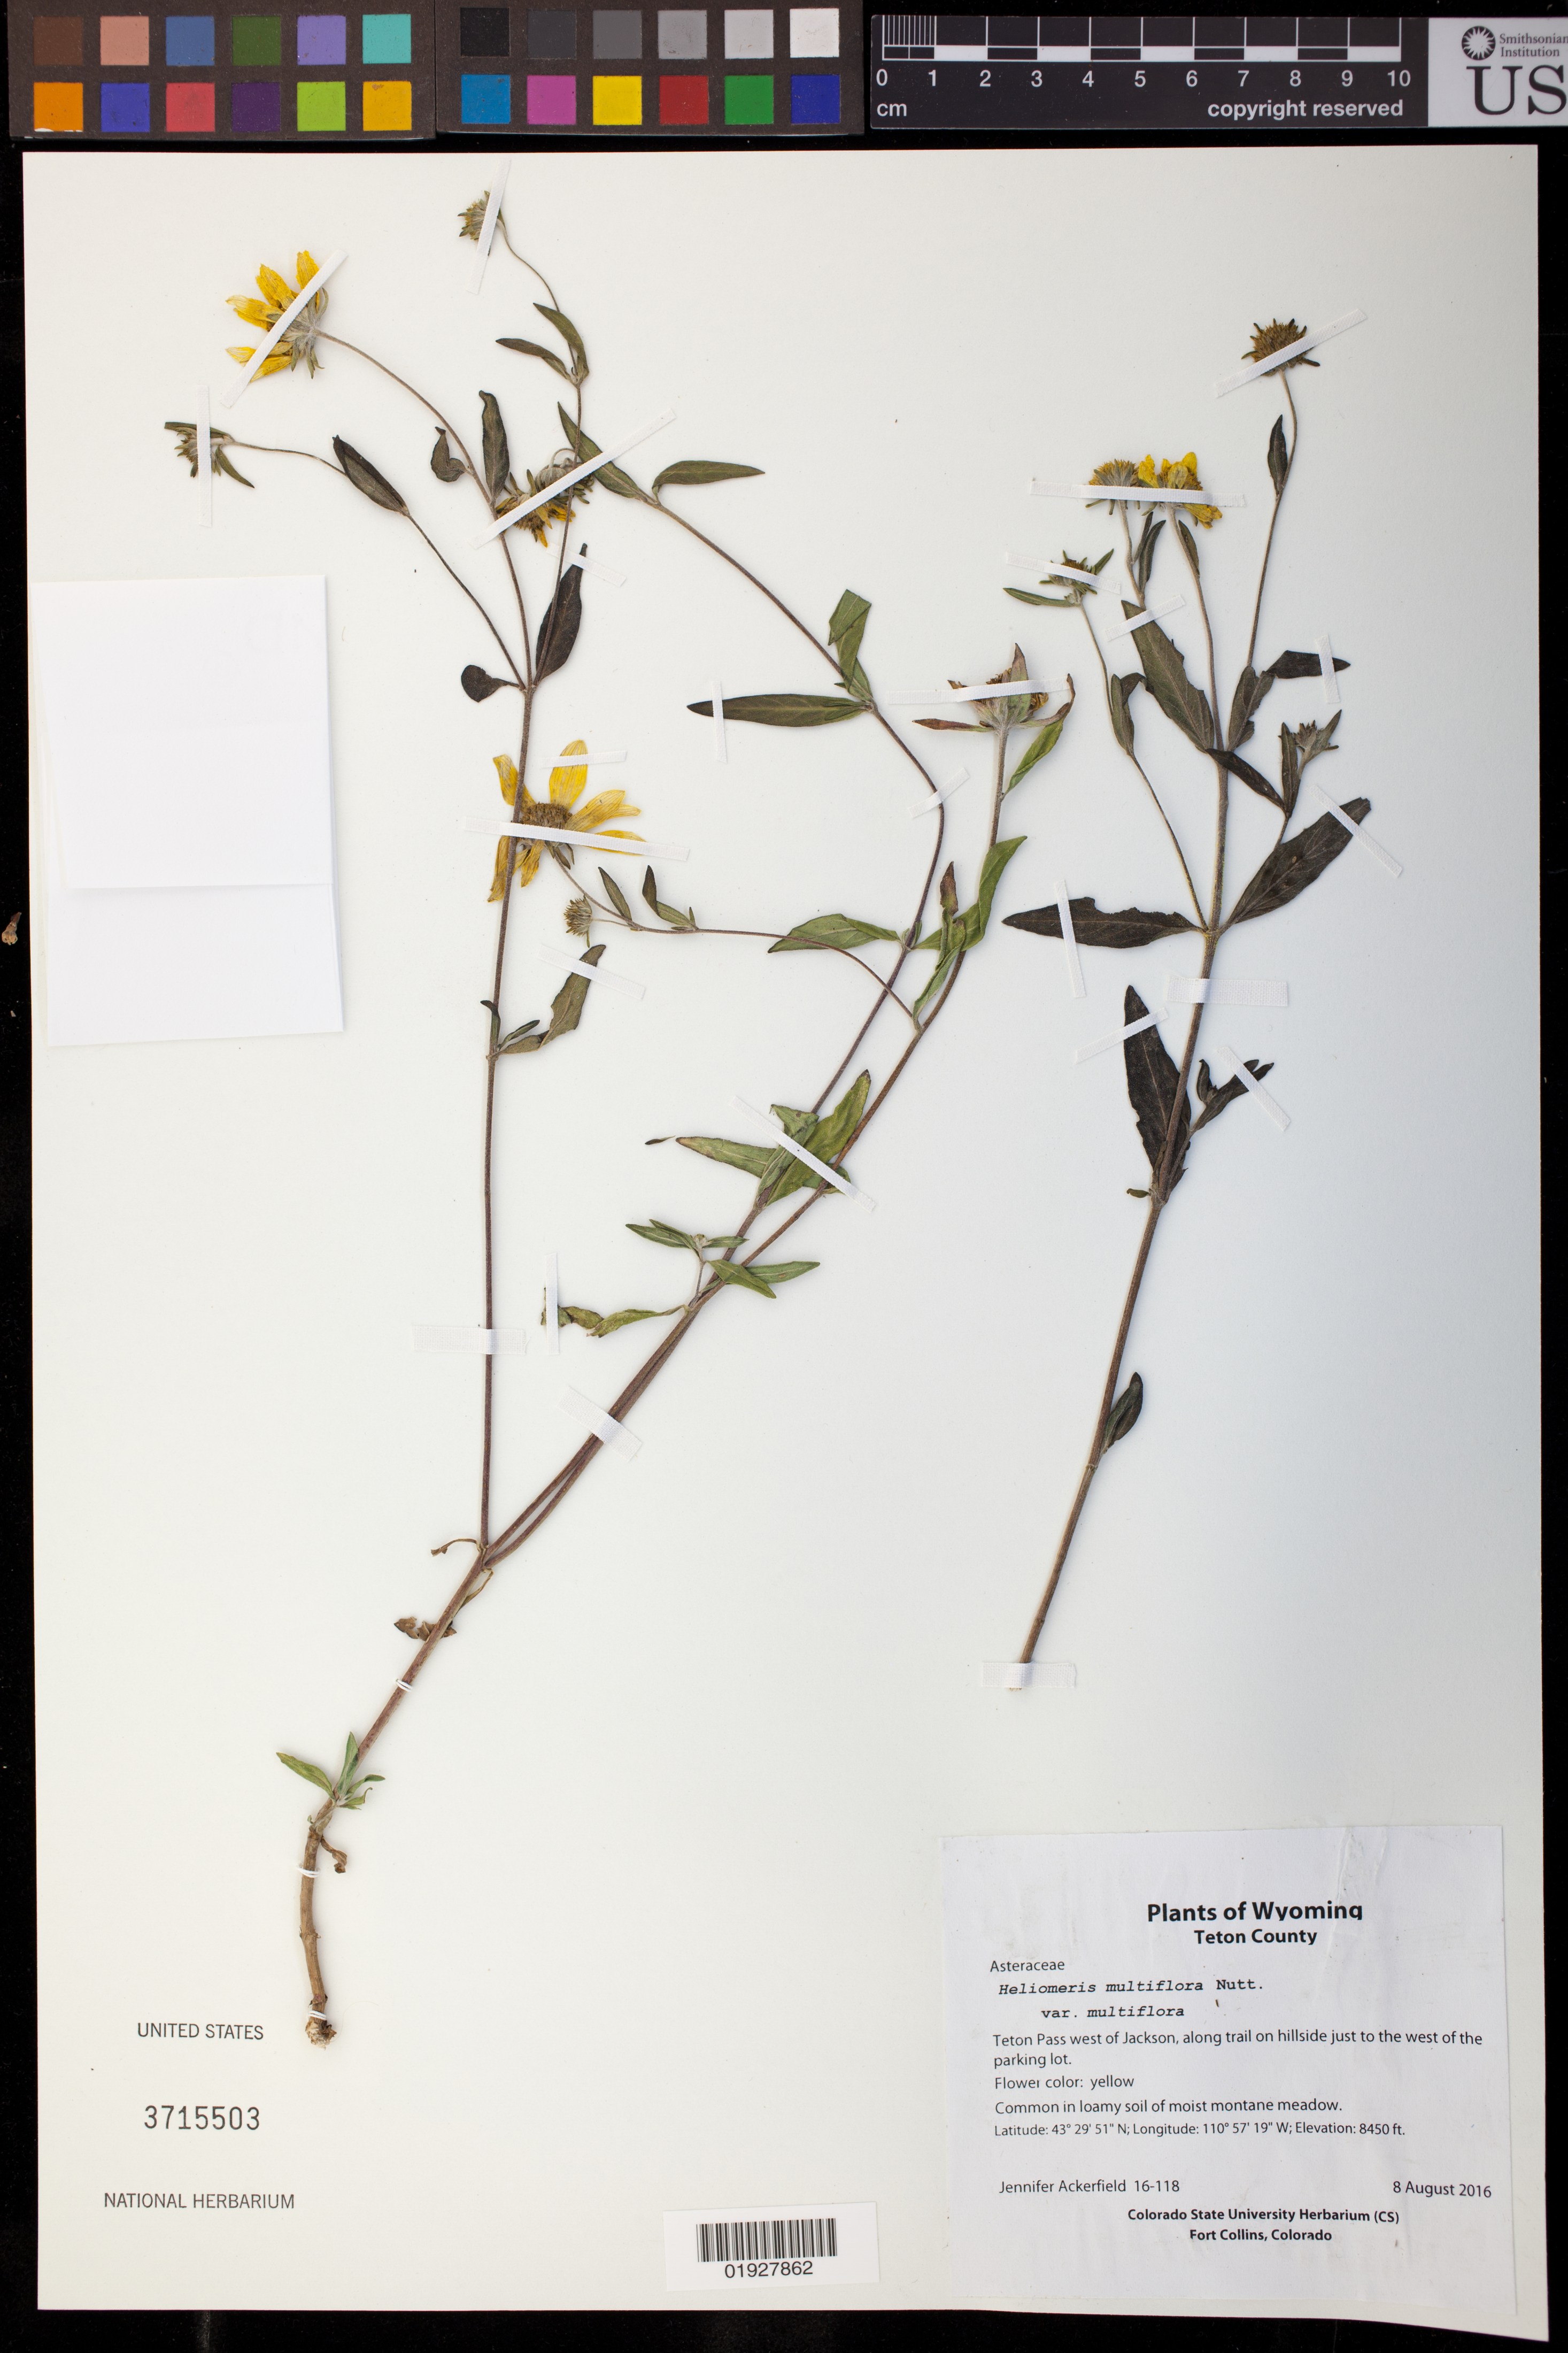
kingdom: Plantae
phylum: Tracheophyta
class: Magnoliopsida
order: Asterales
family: Asteraceae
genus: Heliomeris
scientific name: Heliomeris multiflora var. multiflora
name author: Nutt.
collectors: J. Ackerfield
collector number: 16-118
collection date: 2016-08-08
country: United States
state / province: Colorado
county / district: Teton Co.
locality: Teton Pass W of Jackson, along trail on hillside just to the W of the parking lot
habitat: Common in loamy soil of moist montaine meadow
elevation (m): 2576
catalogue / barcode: US 3715503